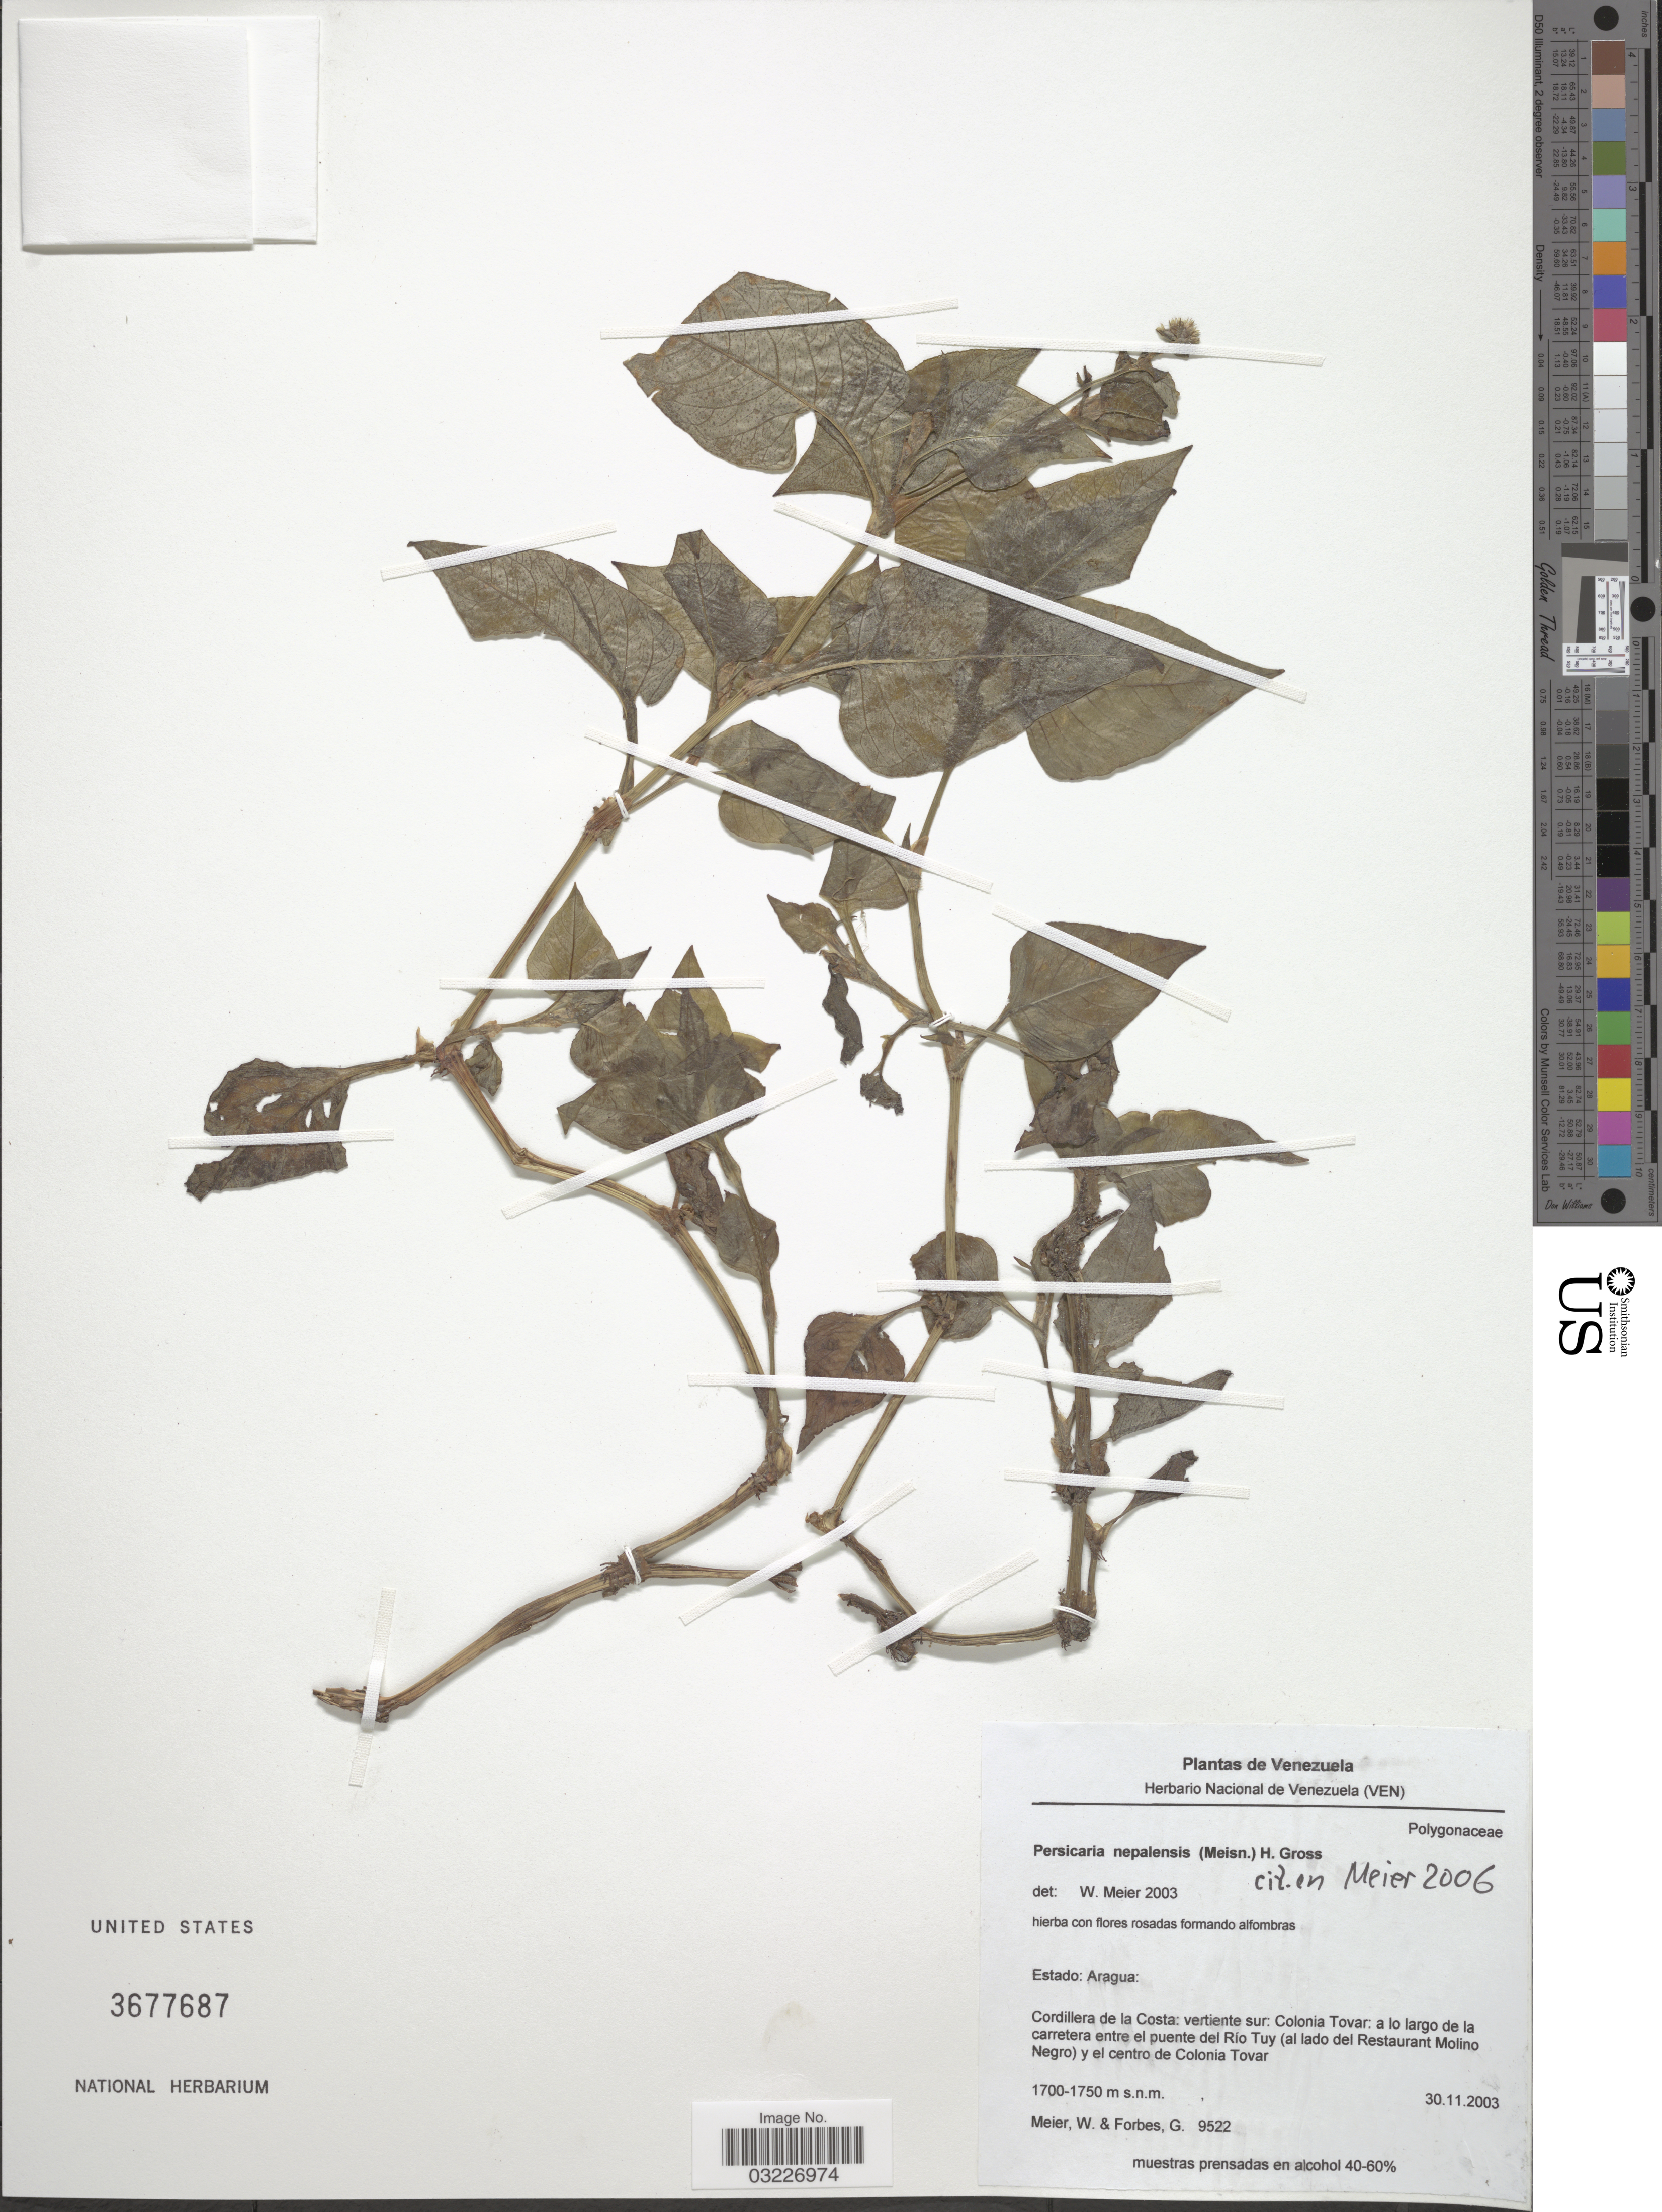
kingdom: Plantae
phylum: Tracheophyta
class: Magnoliopsida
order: Caryophyllales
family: Polygonaceae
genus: Polygonum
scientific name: Polygonum nepalense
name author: Meisn.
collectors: W. Meier & G. Forbes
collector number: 9522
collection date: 2003-11-30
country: Venezuela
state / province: Aragua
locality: Cordillera de la Costa: vertiente sur: Colonia Tovar: a lo largo de la carretera entre el puente del Rio Tuy (al lado del Restaurant Molino Negro) y el centro de Colonia Tovar.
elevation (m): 1700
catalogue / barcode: US 3677687